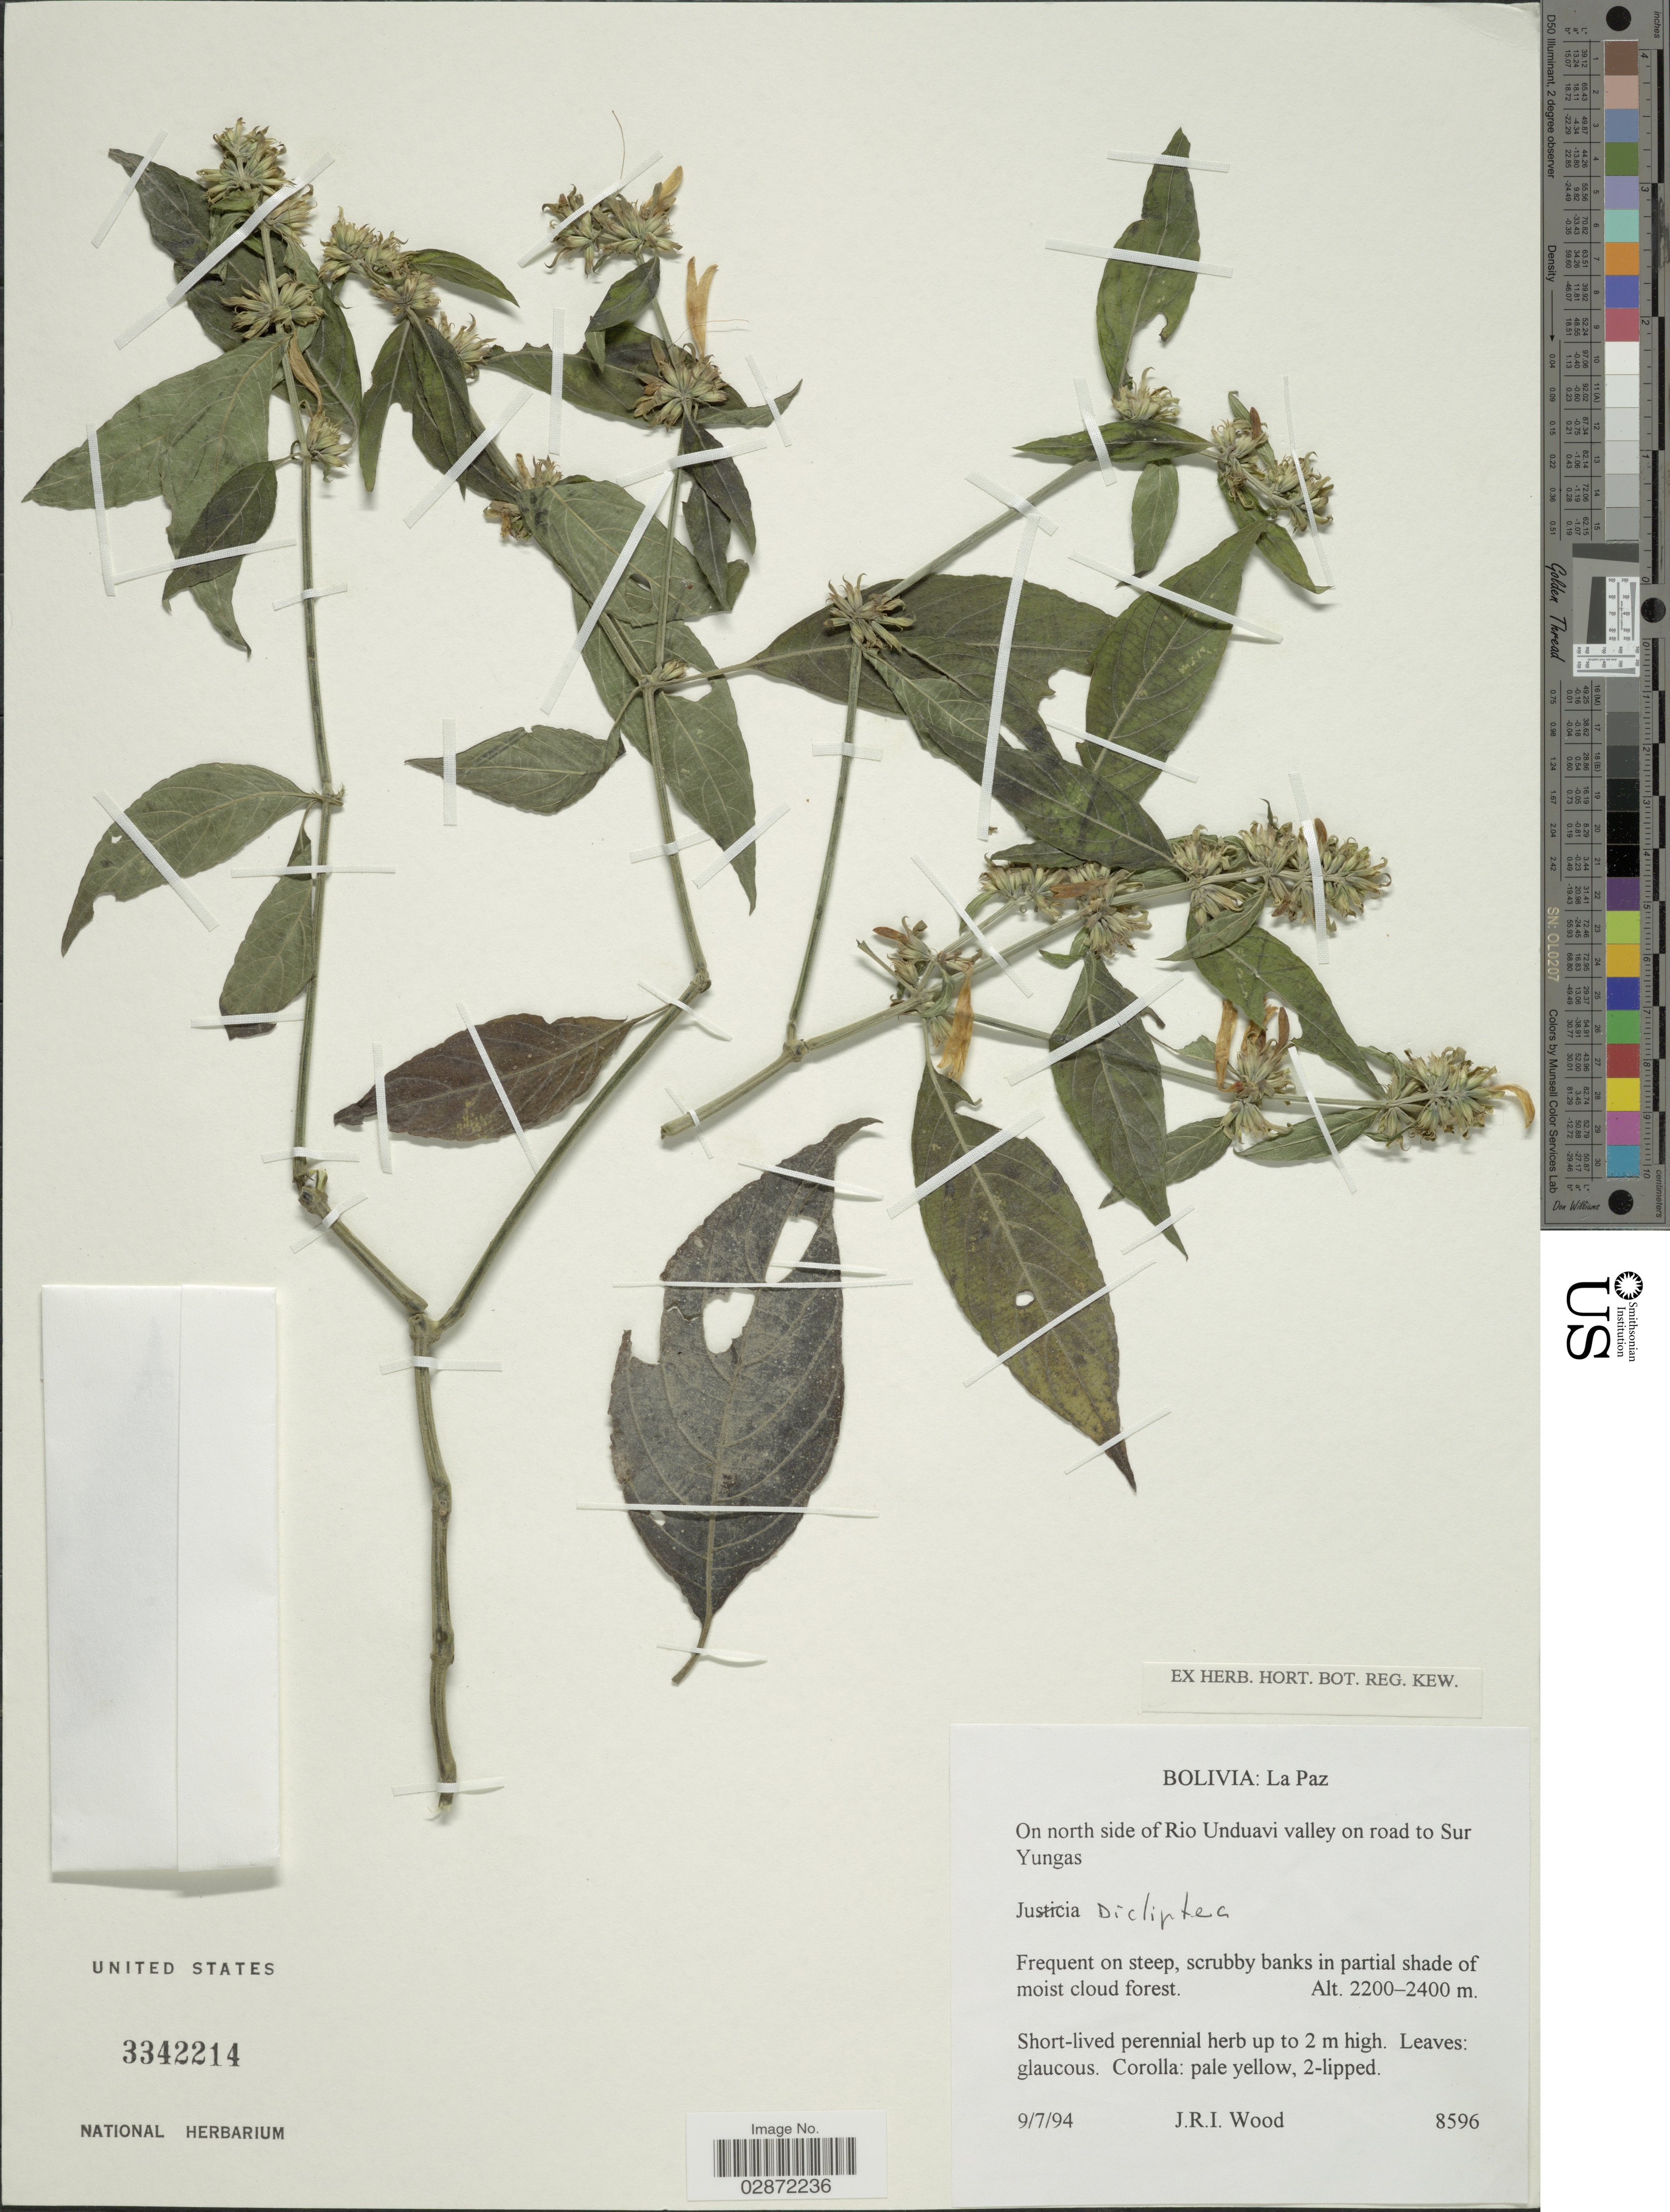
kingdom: Plantae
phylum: Tracheophyta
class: Magnoliopsida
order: Lamiales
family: Acanthaceae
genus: Dicliptera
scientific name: Dicliptera squarrosa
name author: Nees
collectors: J. R. I. Wood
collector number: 8596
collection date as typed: Transcribed d/m/y: 9/7/94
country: Bolivia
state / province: La Paz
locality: On north side of Rio Unduavi valley on road to Sur Yungas.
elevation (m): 2200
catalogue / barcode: US 3342214